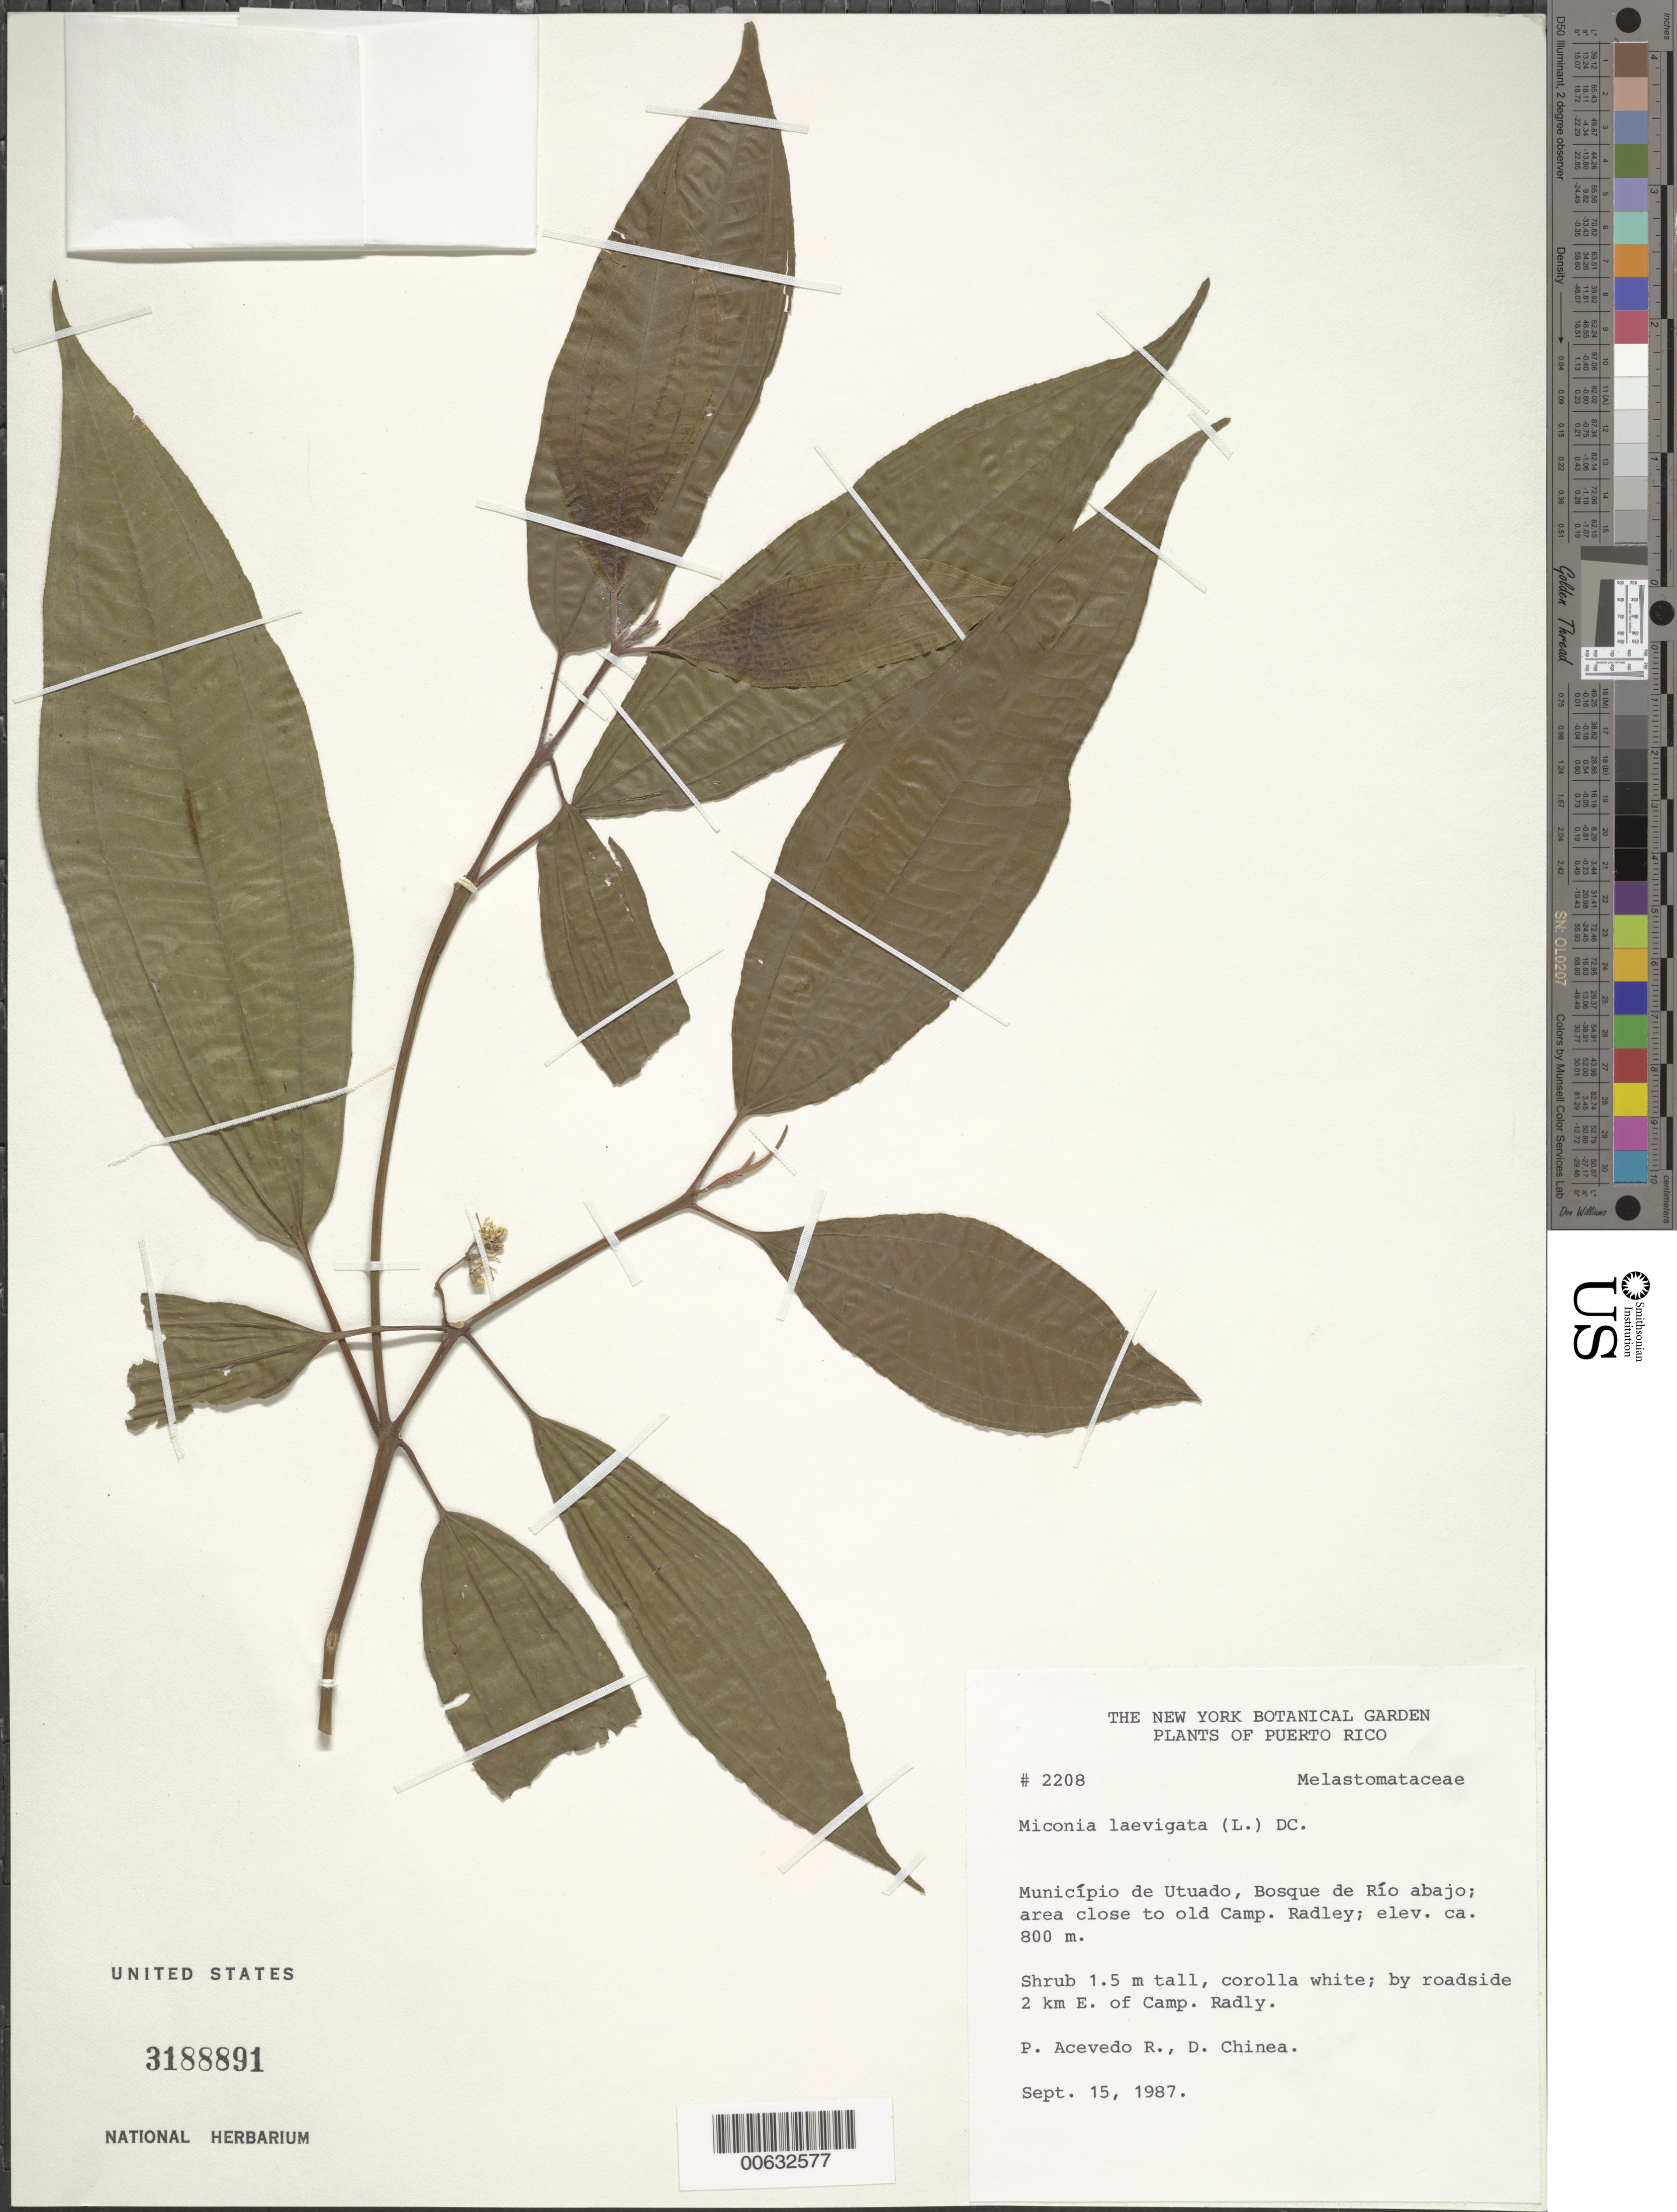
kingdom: Plantae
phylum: Tracheophyta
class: Magnoliopsida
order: Myrtales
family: Melastomataceae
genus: Miconia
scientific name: Miconia laevigata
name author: (L.) D. Don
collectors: P. Acevedo-Rodr. & D. Chinea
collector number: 2208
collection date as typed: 10 Sep 1987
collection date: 1987-09-10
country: Puerto Rico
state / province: Arecibo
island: Puerto Rico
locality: Arecibo; Bosque de Río Abajo, Camp Radley.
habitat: Area adjacent to camp.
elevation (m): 300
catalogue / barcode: US 3188891